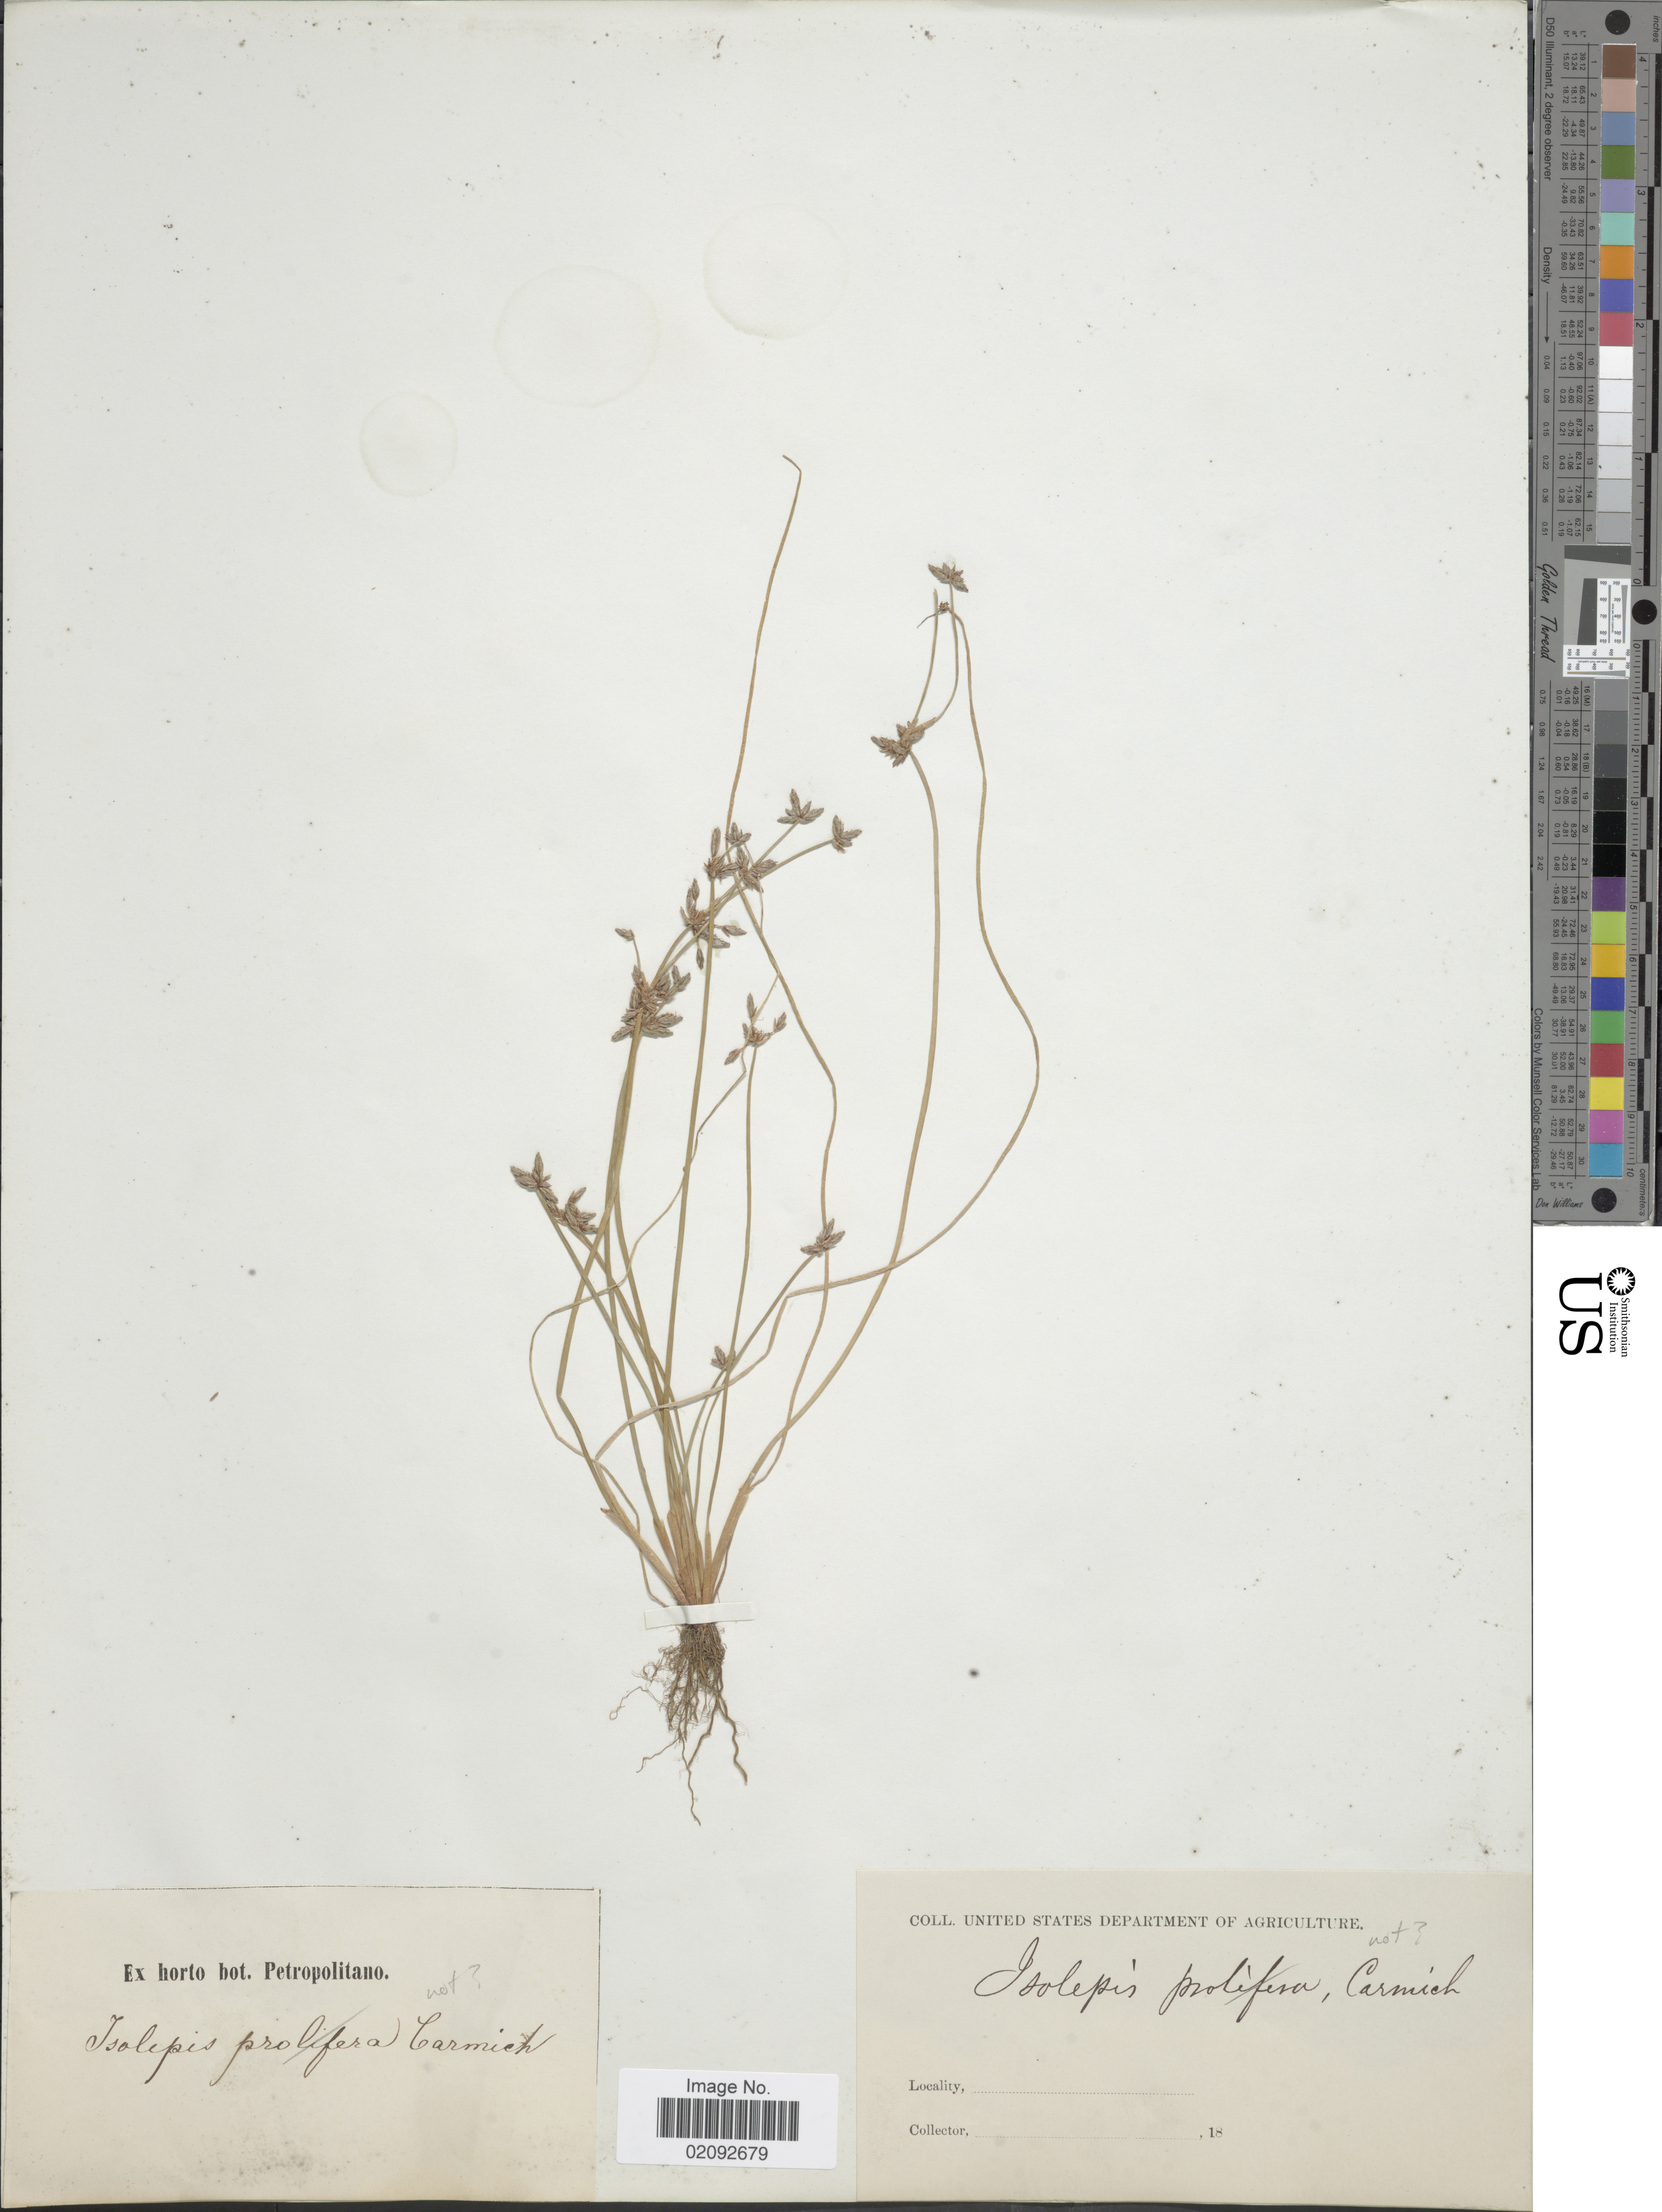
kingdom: Plantae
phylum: Tracheophyta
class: Liliopsida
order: Poales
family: Cyperaceae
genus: Isolepis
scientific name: Isolepis prolifera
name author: (Rottb.) R. Br.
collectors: ex Horto Bot. Petropolitano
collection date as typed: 18